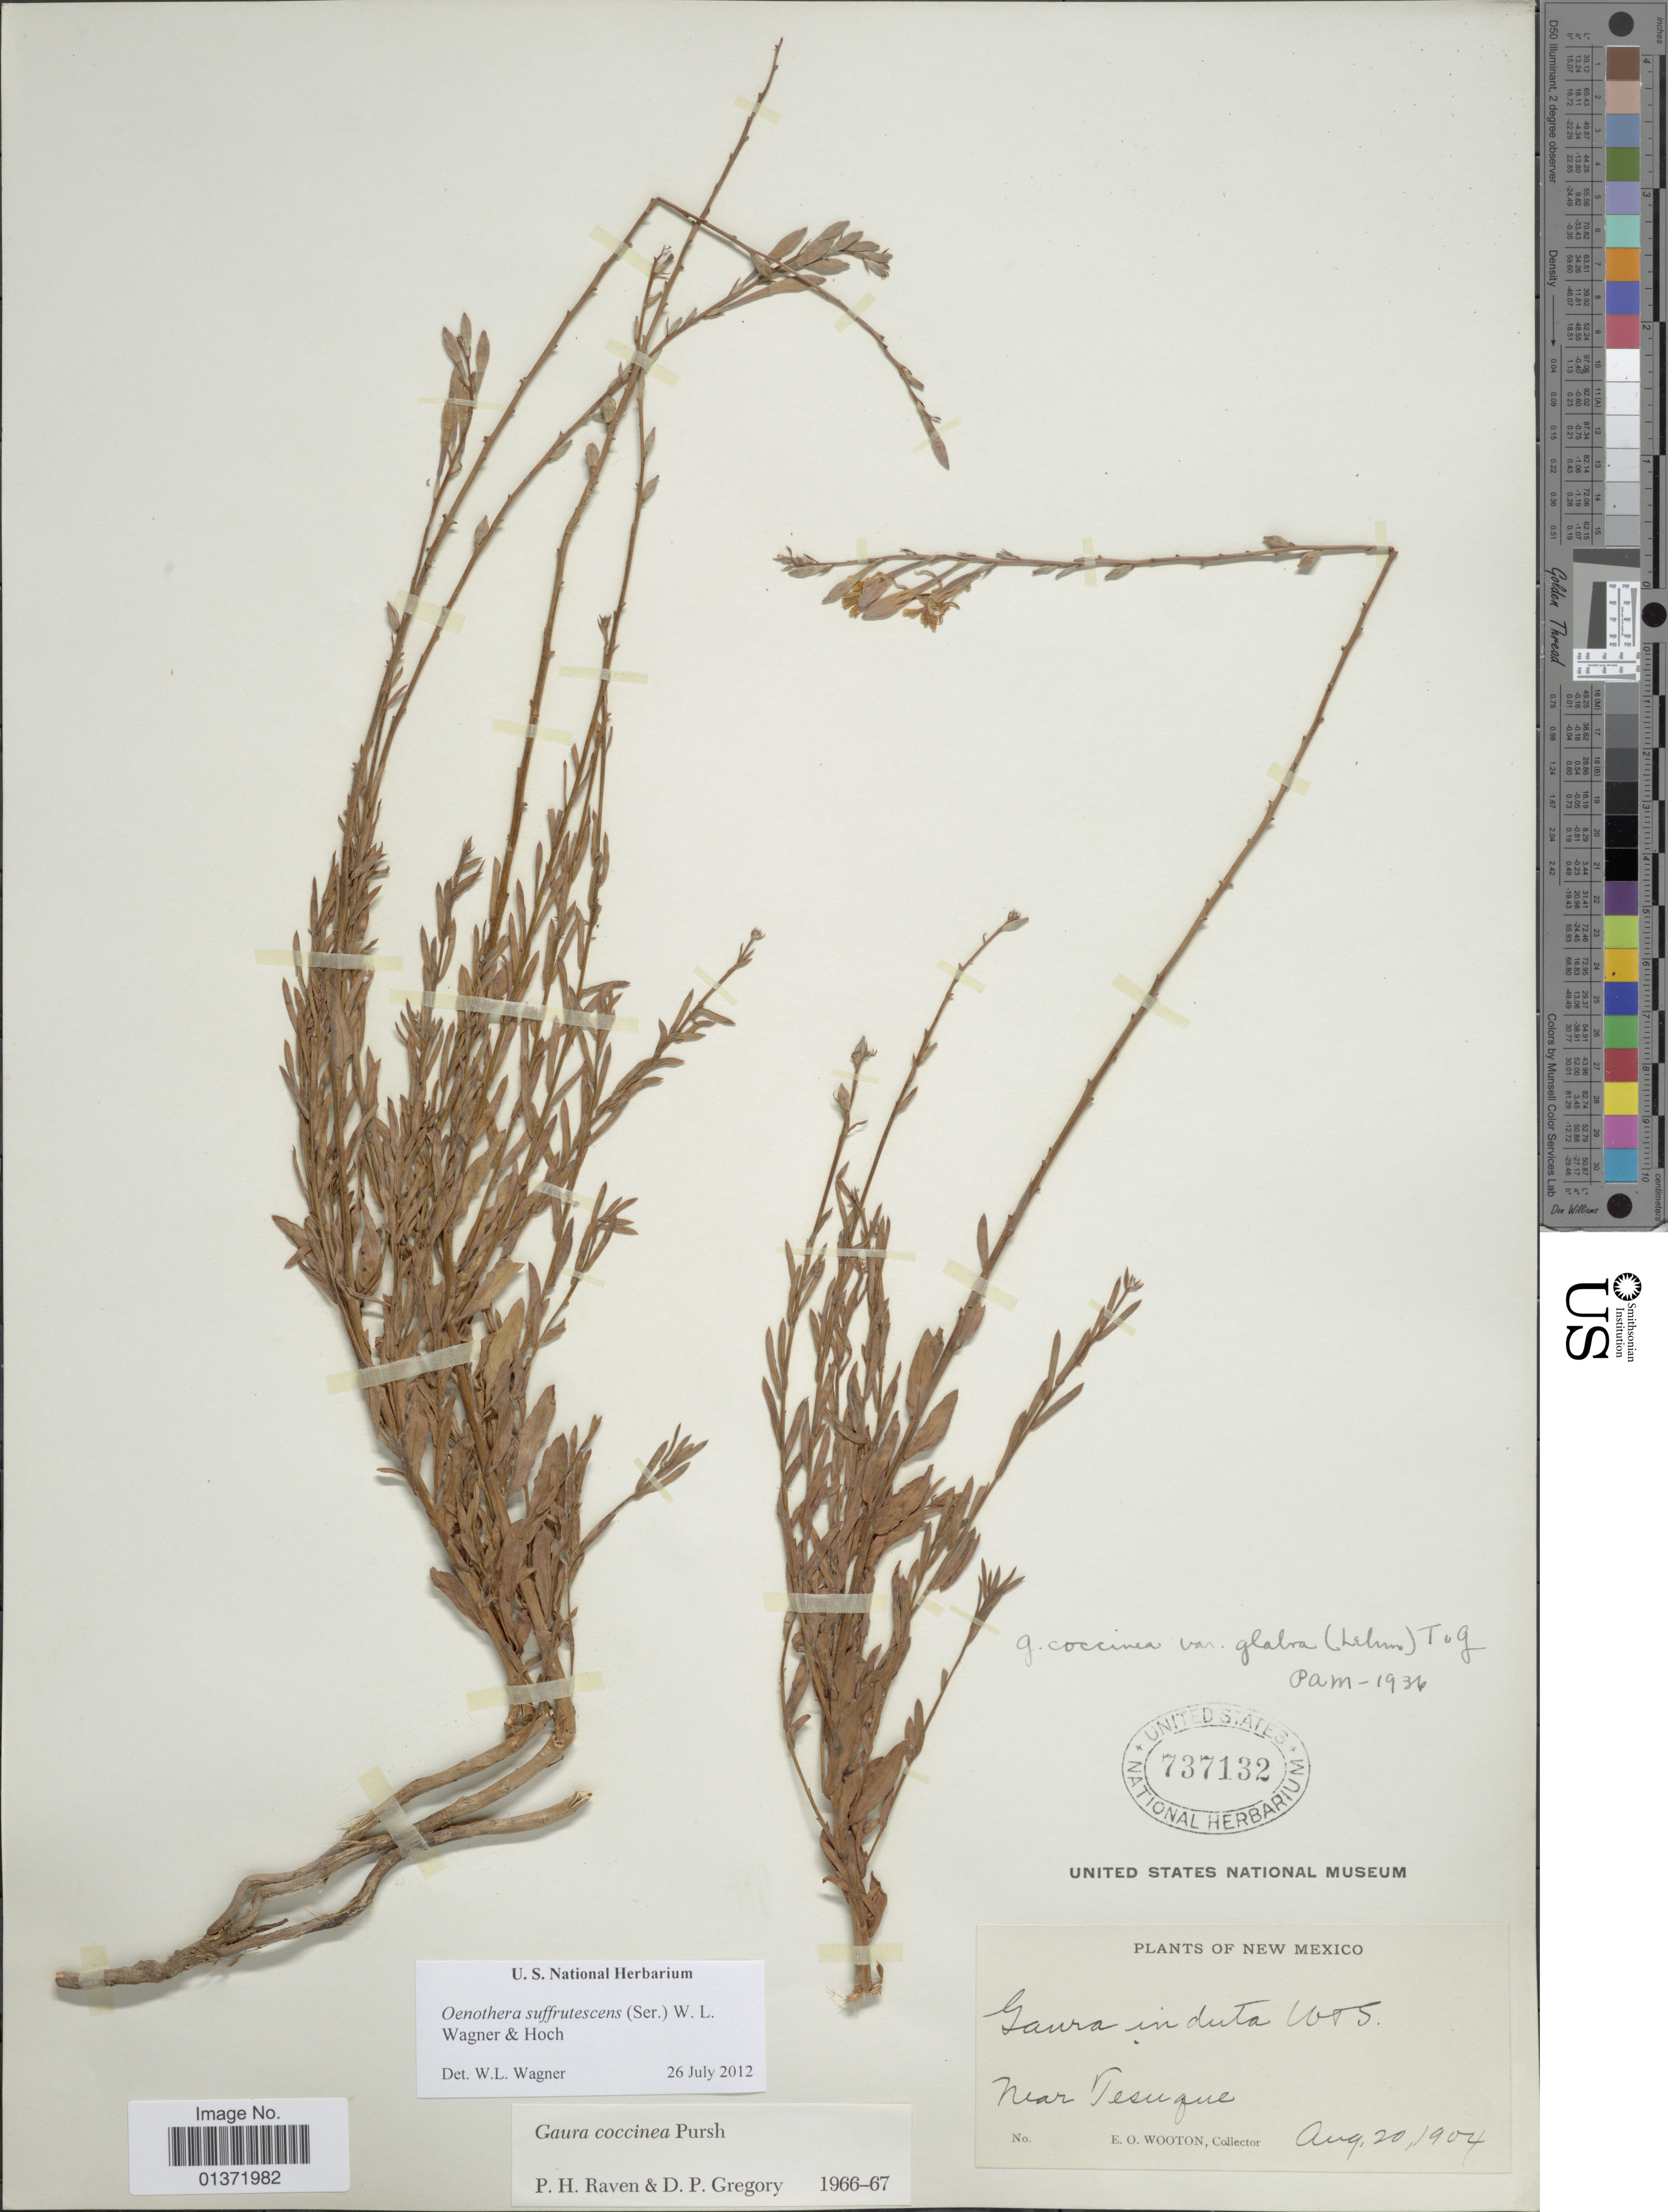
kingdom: Plantae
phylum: Tracheophyta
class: Magnoliopsida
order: Myrtales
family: Onagraceae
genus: Oenothera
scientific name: Oenothera suffrutescens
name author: (Ser.) W.L. Wagner & Hoch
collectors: E. O. Wooton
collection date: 1904-08-20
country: United States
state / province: New Mexico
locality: Near Tesuque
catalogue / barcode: US 737132